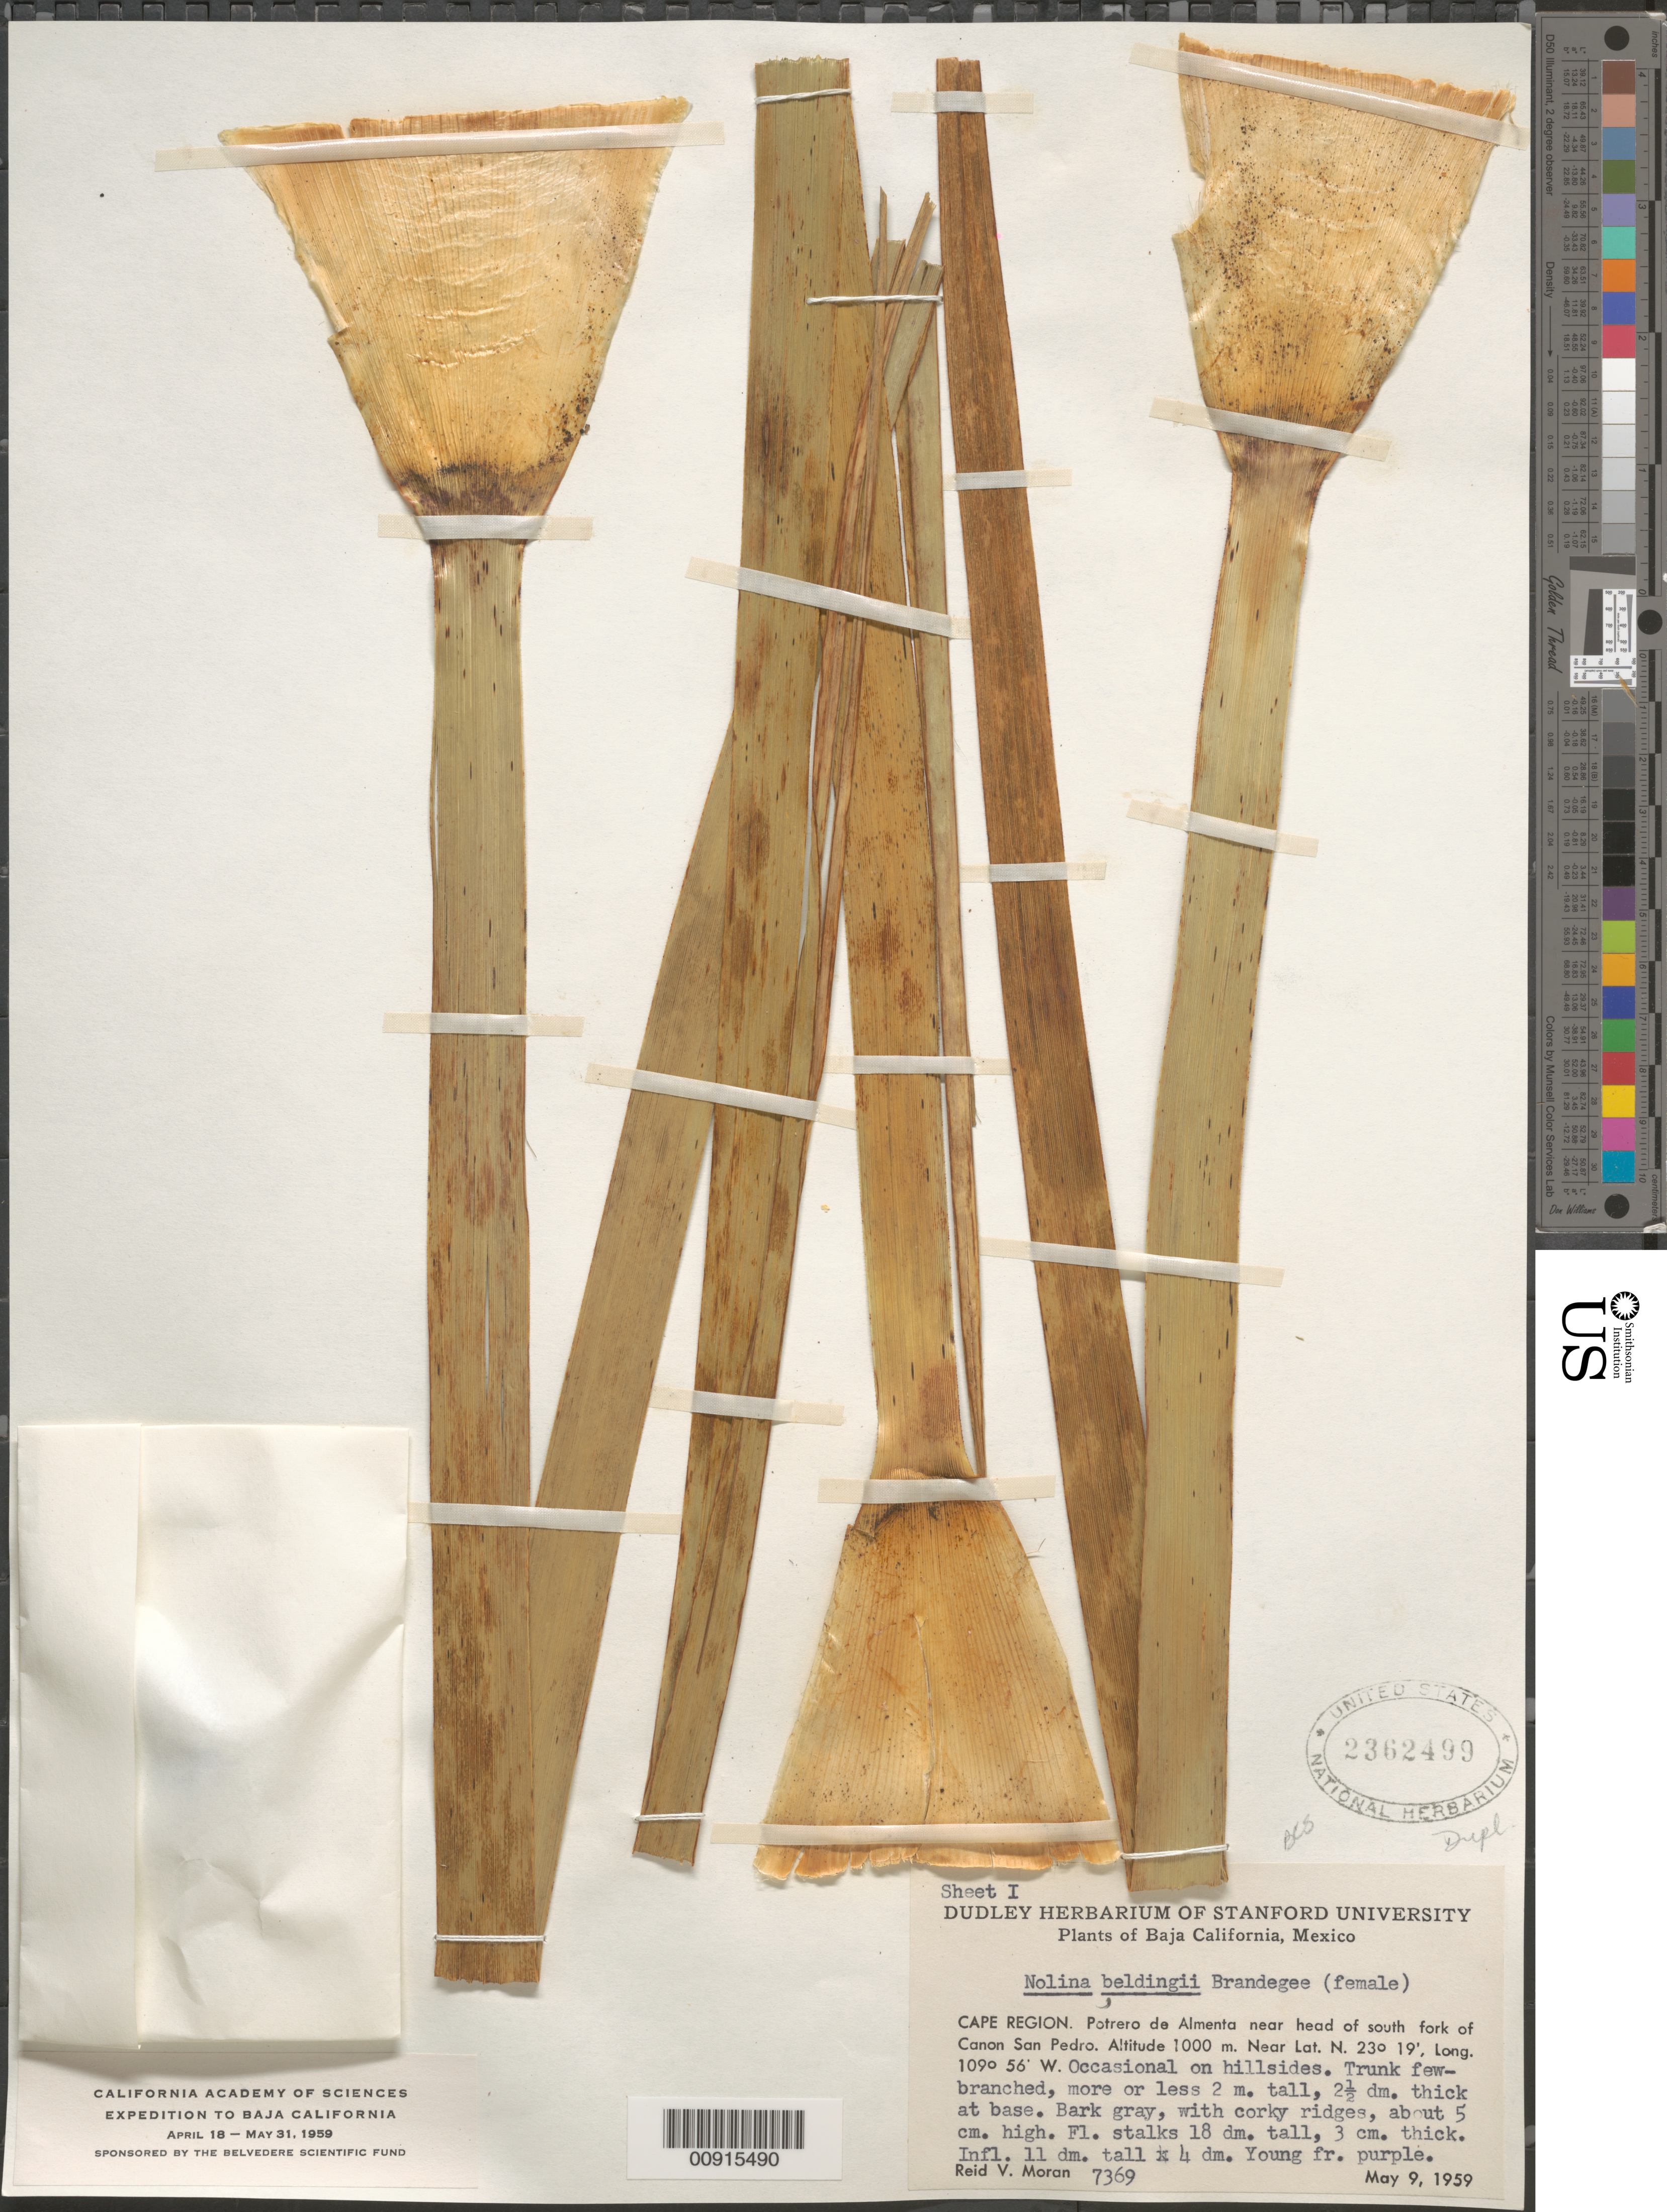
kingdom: Plantae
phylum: Tracheophyta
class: Liliopsida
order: Asparagales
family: Asparagaceae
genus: Nolina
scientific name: Nolina beldingii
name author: Brandegee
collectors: R. V. Moran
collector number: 7369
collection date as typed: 09 May 1959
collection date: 1959-05-09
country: Mexico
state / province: Baja California Sur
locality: Cape Region: Potrero de Almenta near head of south fork of Cañon San Pedro. Baja California.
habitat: Occasional on hillsides.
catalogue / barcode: US 2362499